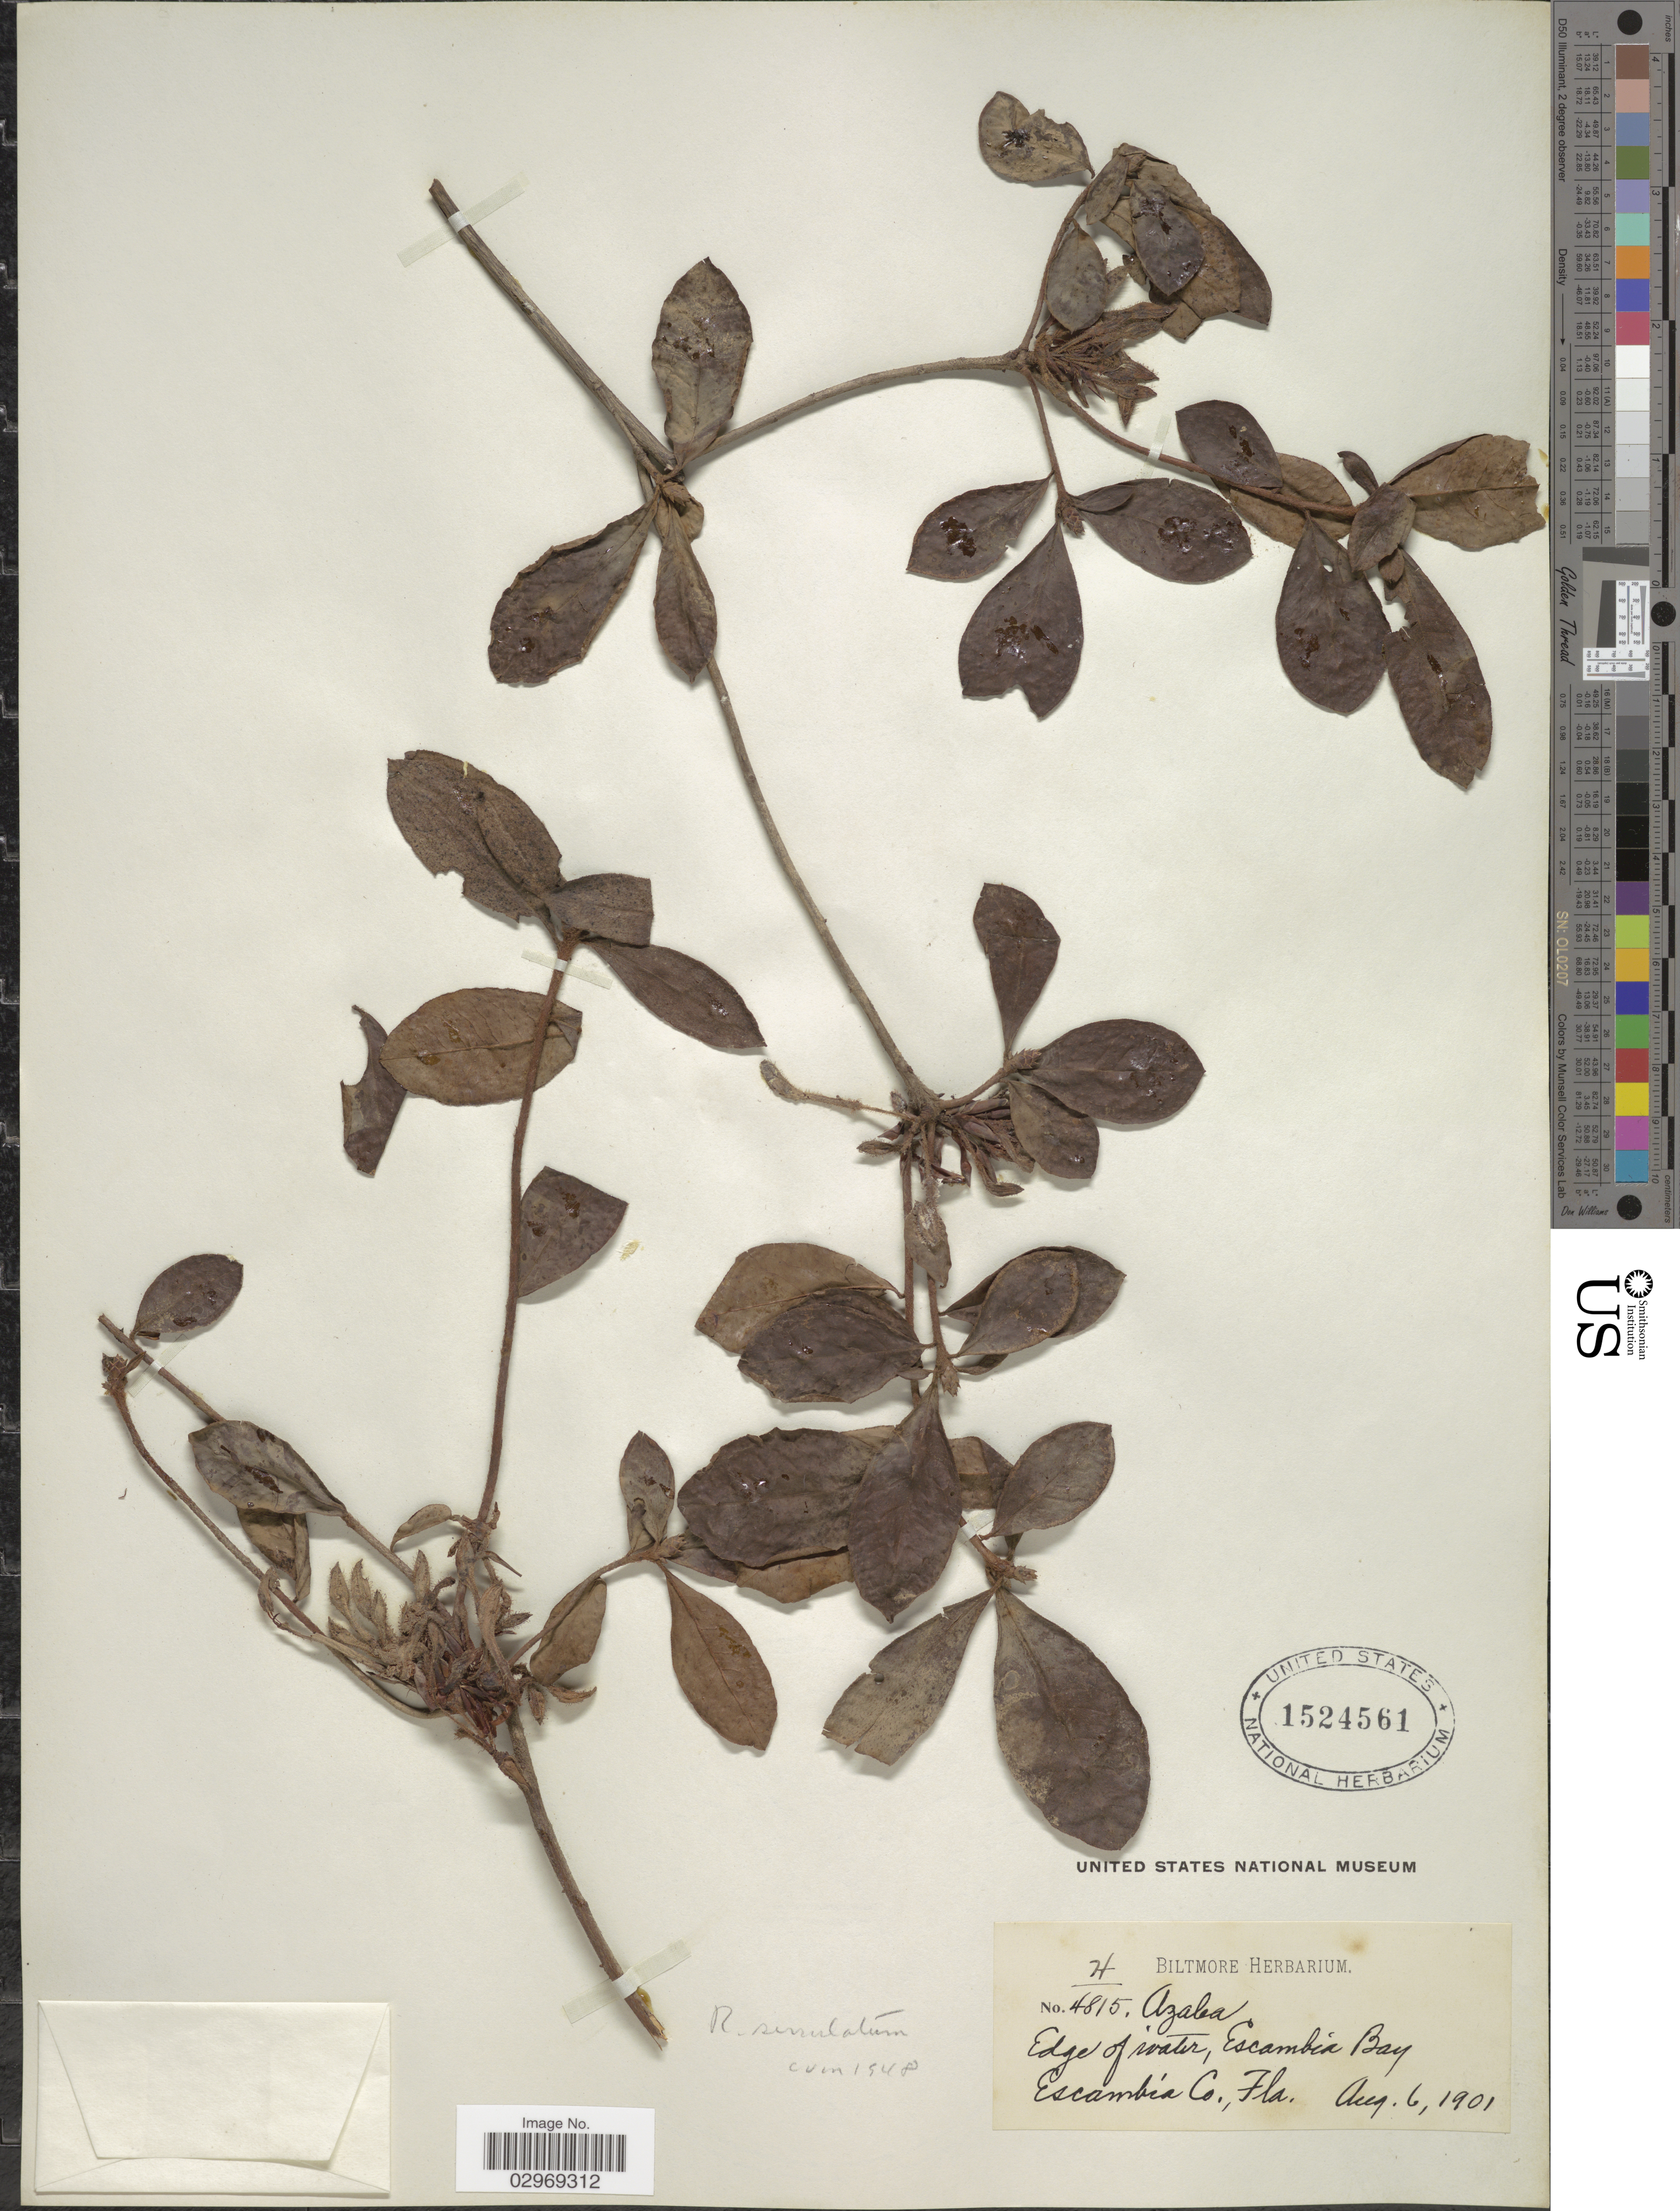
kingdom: Plantae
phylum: Tracheophyta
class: Magnoliopsida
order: Ericales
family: Ericaceae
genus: Rhododendron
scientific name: Rhododendron serrulatum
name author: (Small) Millais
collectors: ex herb. Biltmore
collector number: H/4815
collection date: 1901-08-06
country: United States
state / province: Florida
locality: Escambia Bay, Escambia Co.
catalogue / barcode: US 1524561